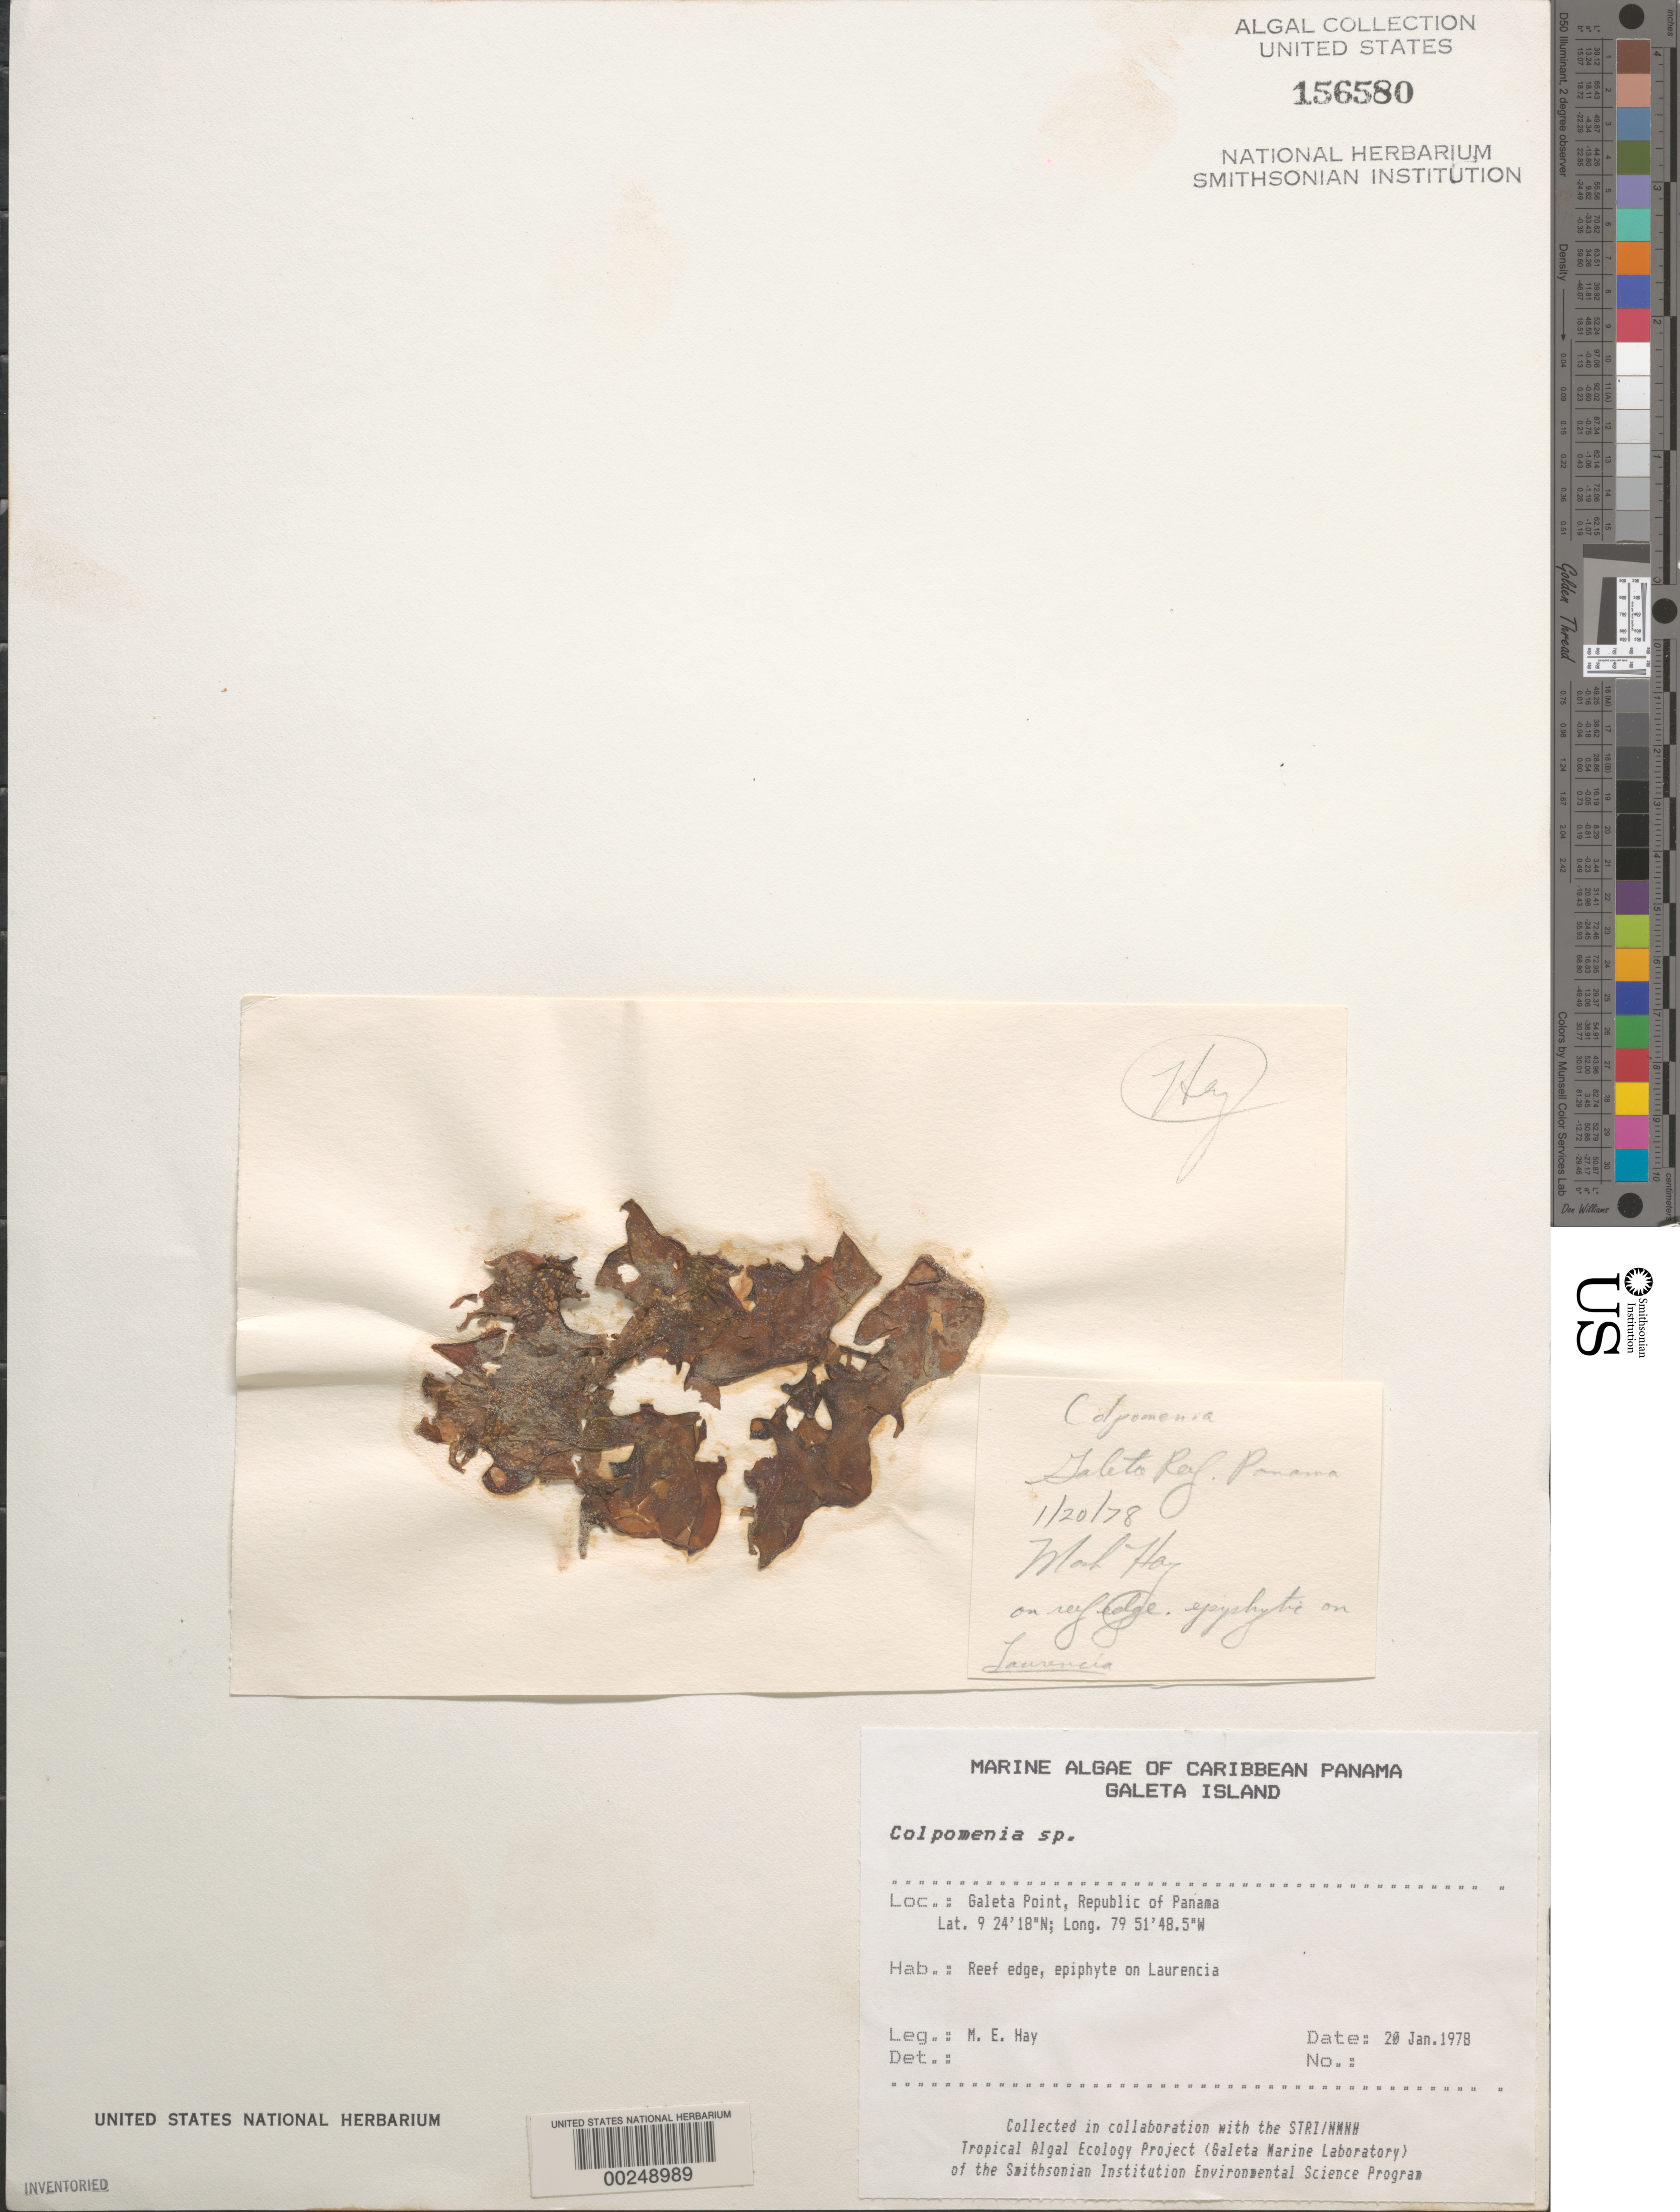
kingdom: Chromista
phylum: Ochrophyta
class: Phaeophyceae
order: Scytosiphonales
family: Scytosiphonaceae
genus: Colpomenia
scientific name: Colpomenia sp.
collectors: M. E. Hay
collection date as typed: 20 Jan 1978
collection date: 1978-01-20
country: Panama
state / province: Colón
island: Galeta Island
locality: Galeta Point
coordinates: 9 24' 18" N, 79 51' 48.5" W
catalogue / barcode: US 156580